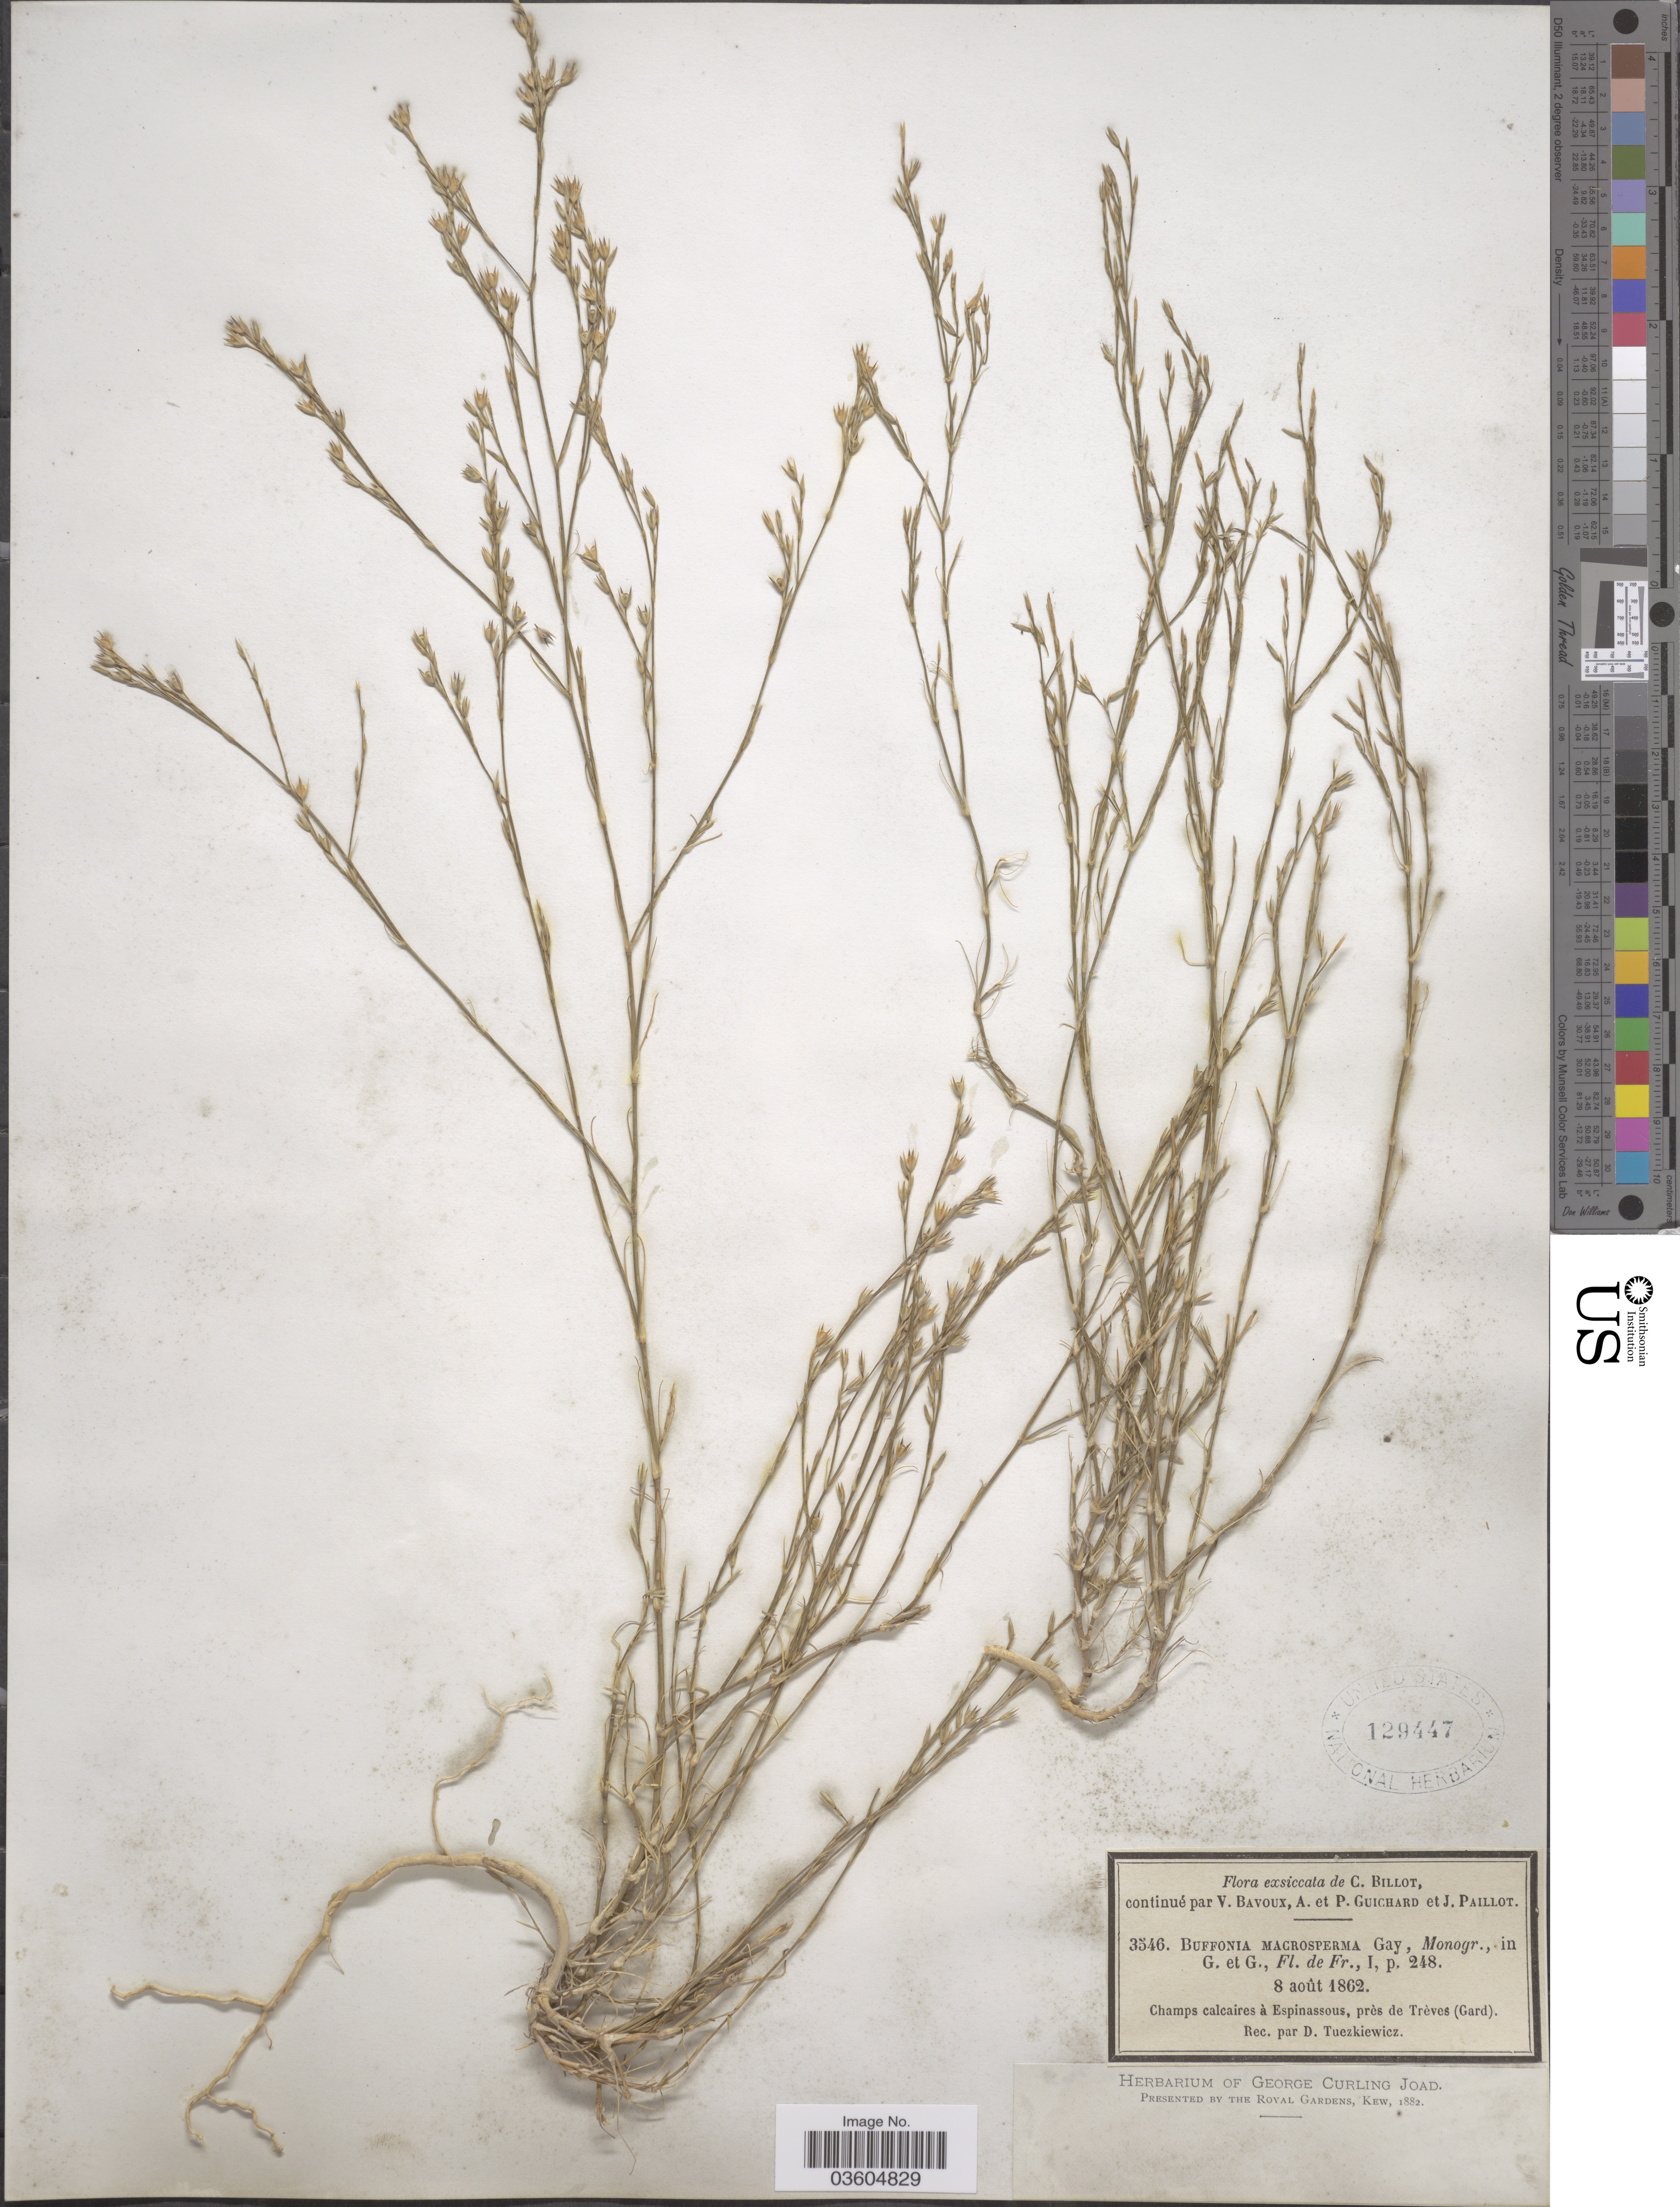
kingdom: Plantae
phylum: Tracheophyta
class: Magnoliopsida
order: Caryophyllales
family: Caryophyllaceae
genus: Bufonia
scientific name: Bufonia macrosperma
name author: J. Gay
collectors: D. Tuezkiewicz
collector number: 3546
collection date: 1862-08-08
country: France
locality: Champs calcaires à Espinassous, près de Trèves (Gard).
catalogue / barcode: US 129447